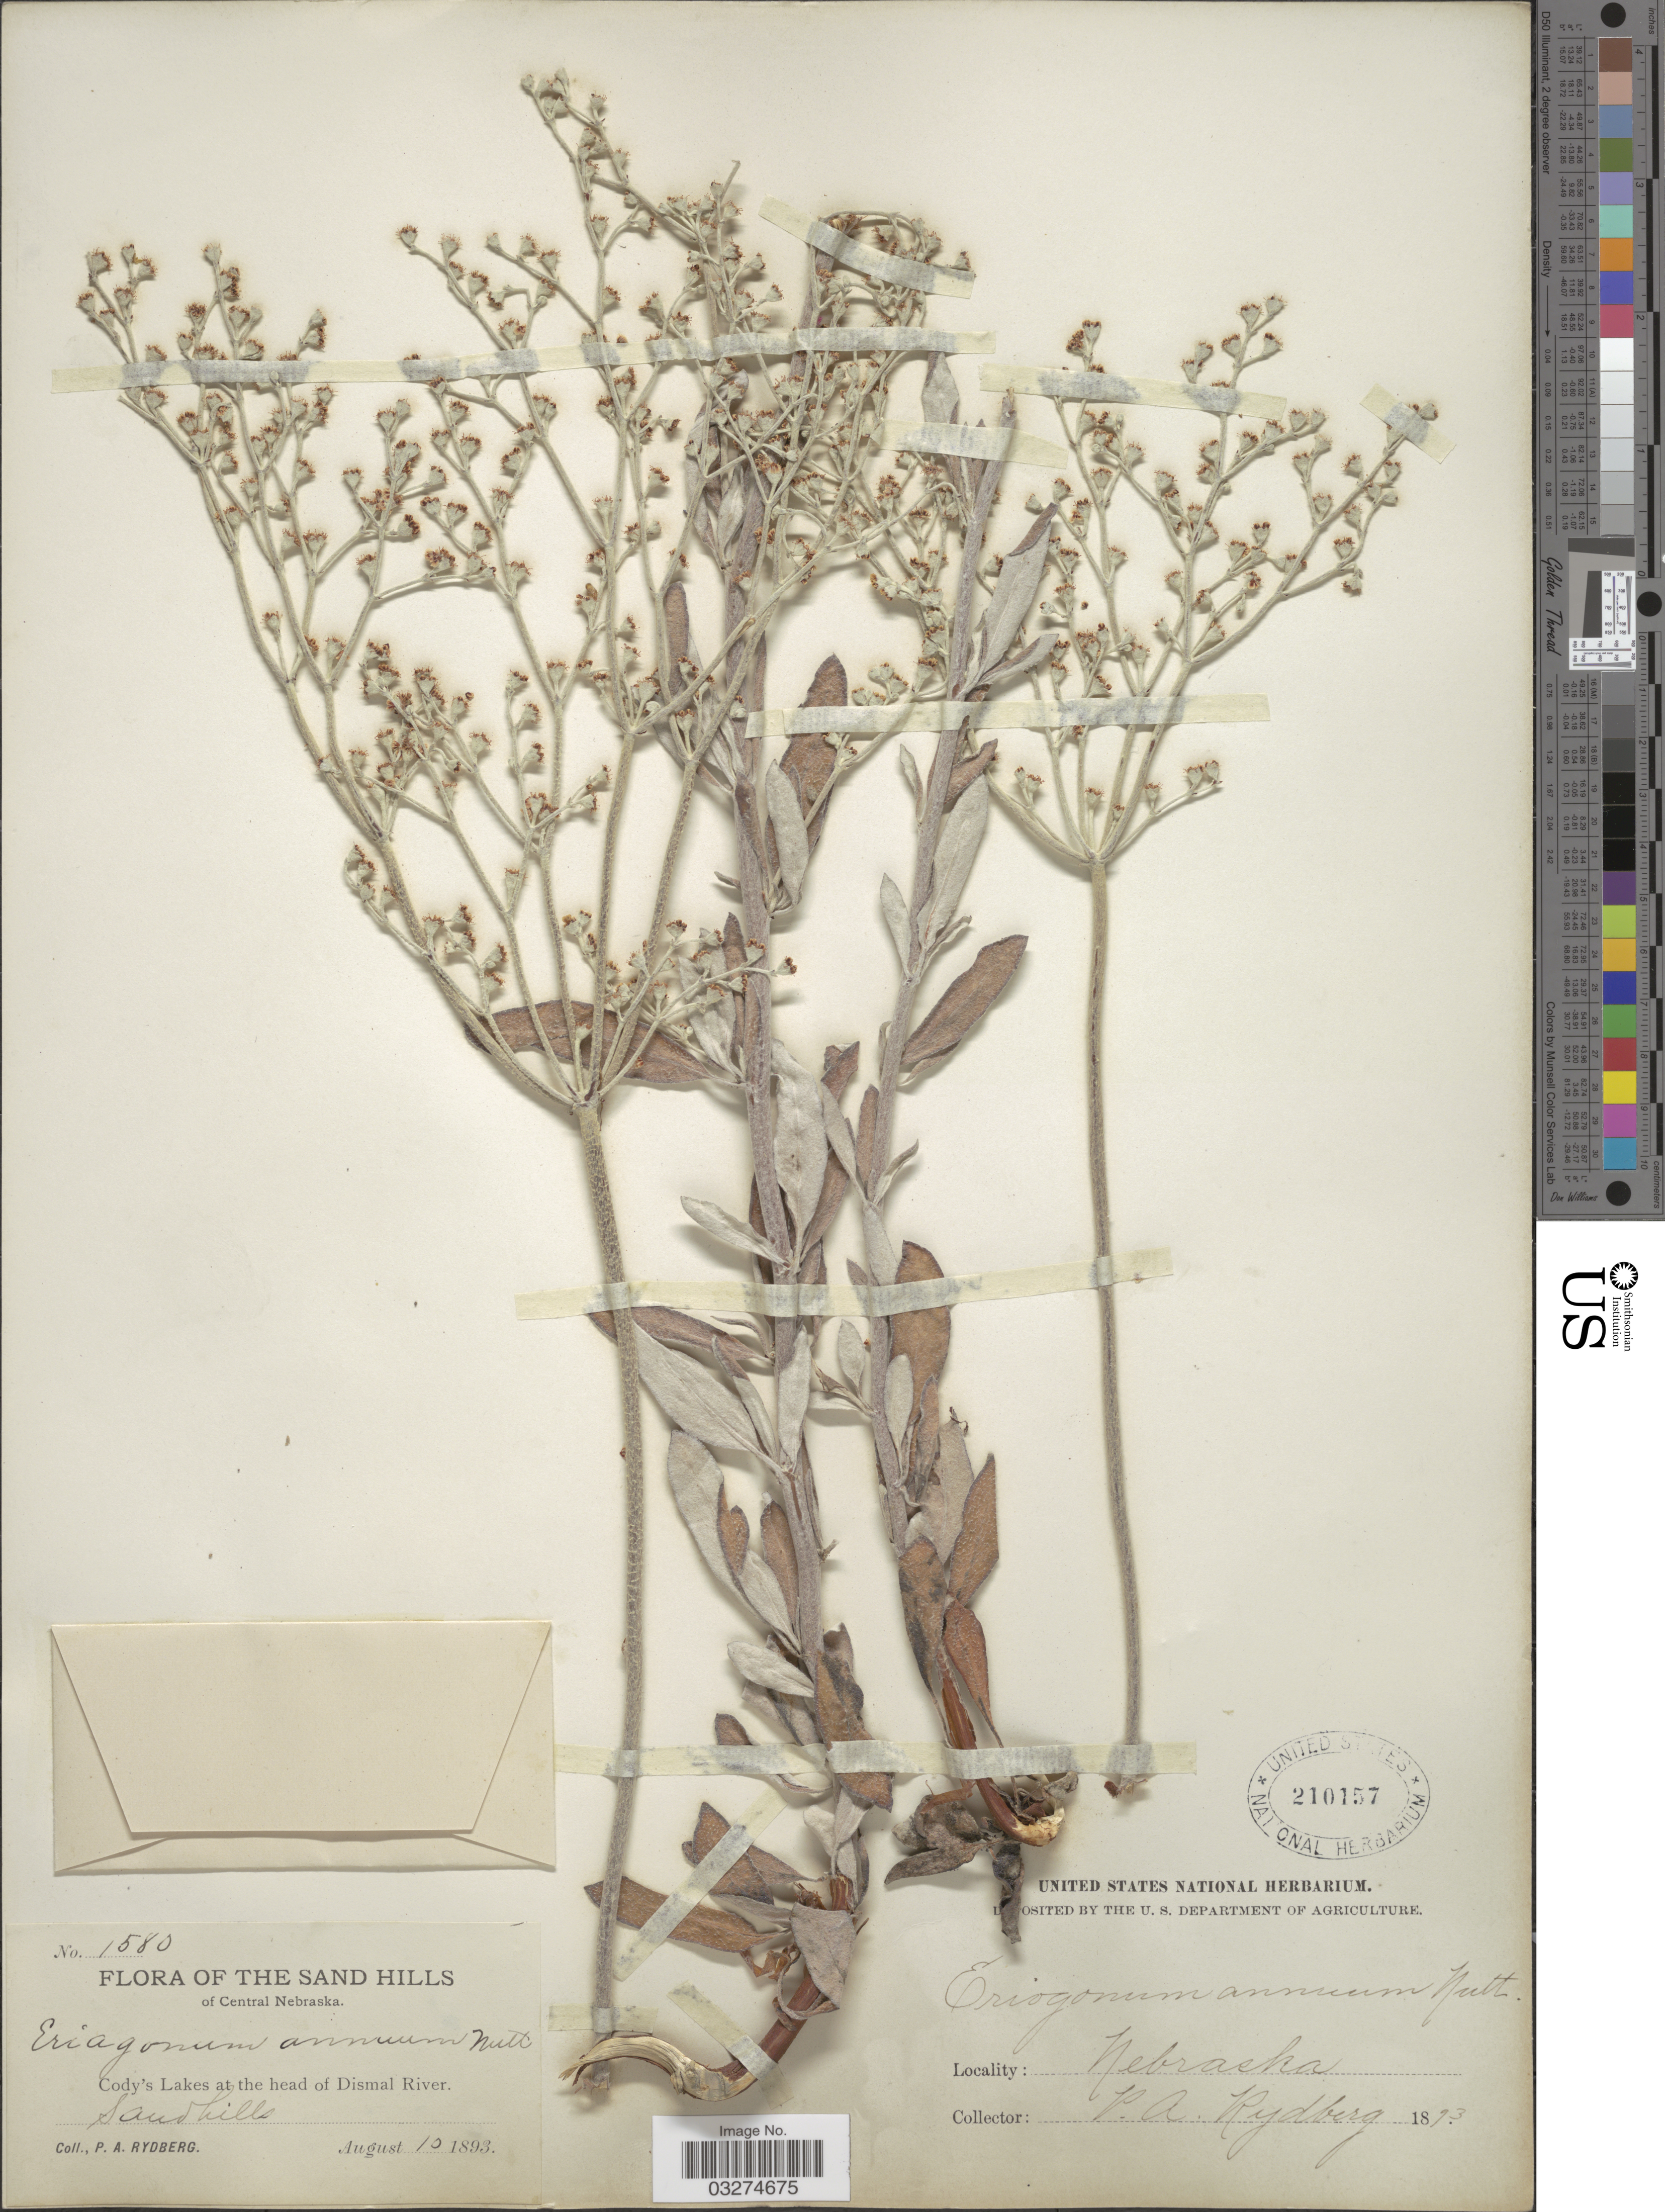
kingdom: Plantae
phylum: Tracheophyta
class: Magnoliopsida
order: Caryophyllales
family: Polygonaceae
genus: Eriogonum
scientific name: Eriogonum annuum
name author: Nutt.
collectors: P. A. Rydberg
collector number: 1580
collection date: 1893-08-10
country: United States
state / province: Nebraska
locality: The Sand Hills of Central Nebraska. Cody's Lakes at the head of Dismal River.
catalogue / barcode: US 210157